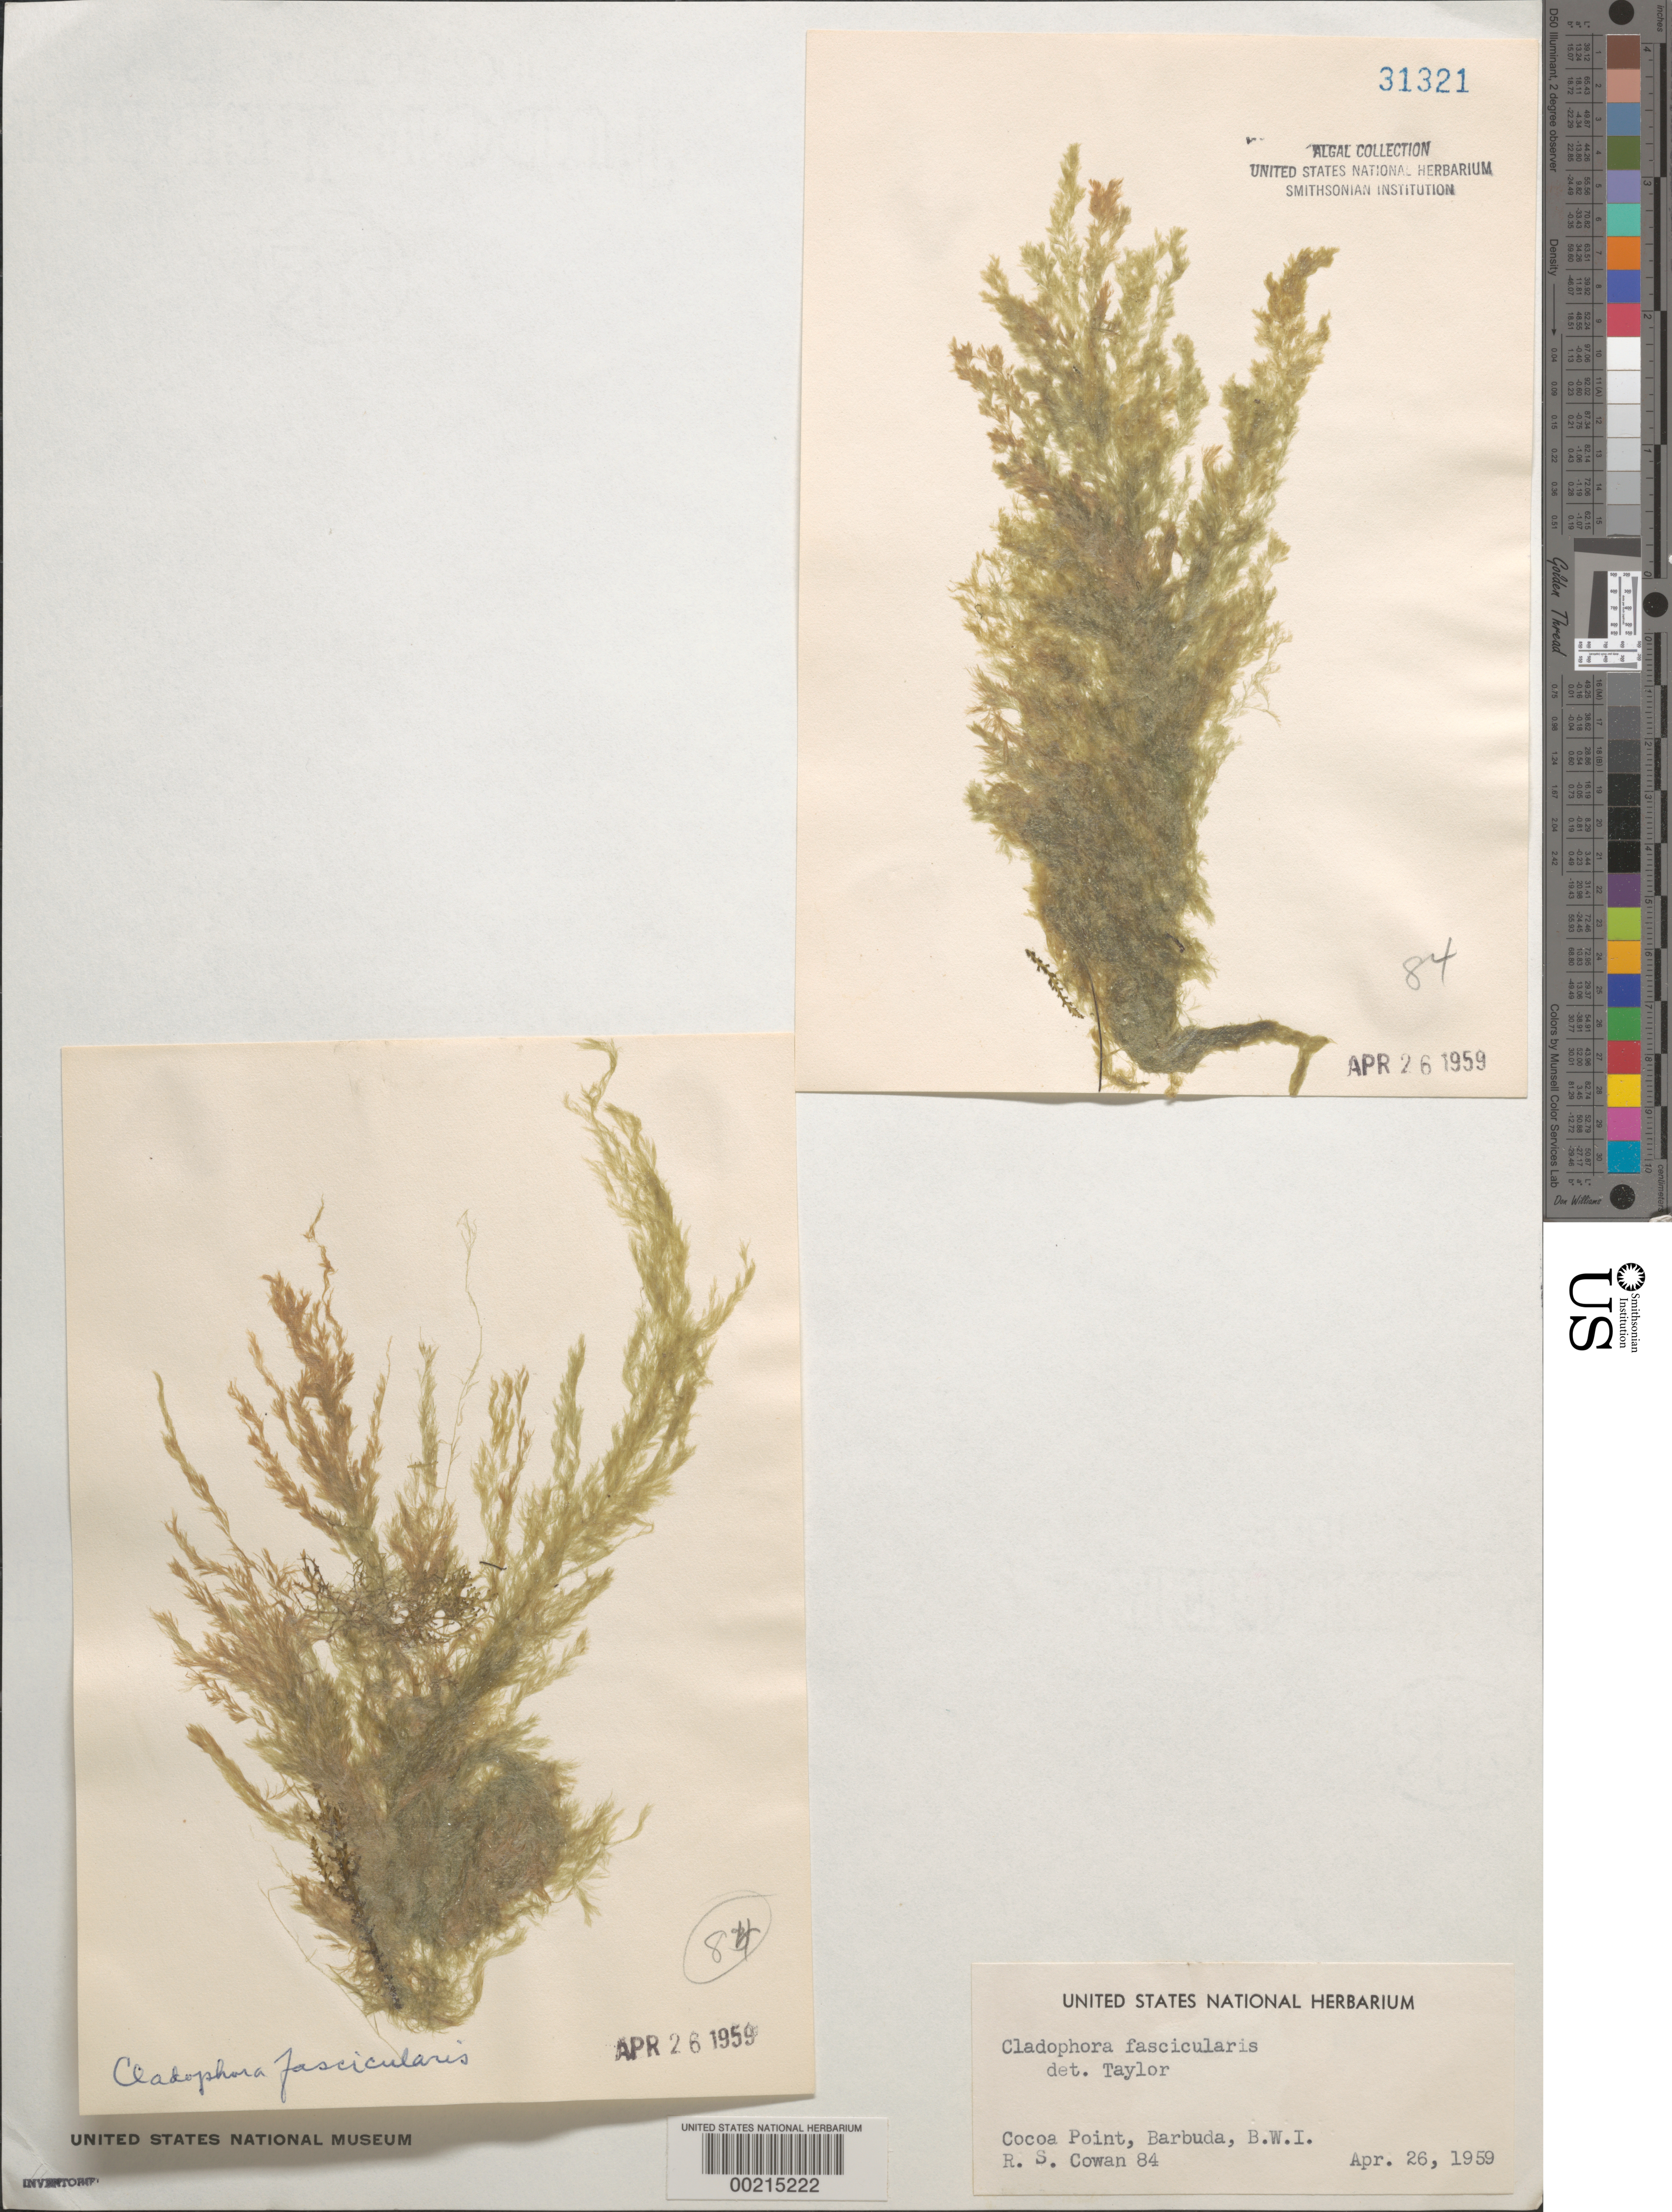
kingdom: Plantae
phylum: Chlorophyta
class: Ulvophyceae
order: Bryopsidales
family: Caulerpaceae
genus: Caulerpa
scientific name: Caulerpa chemnitzia var. vanbossae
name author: (Setch. & N.L. Gardner) Fern.-Garcia & Riosm.-Rod.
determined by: Algae name updating Project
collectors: R. S. Cowan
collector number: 84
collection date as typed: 26 Apr 1959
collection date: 1959-04-26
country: Antigua and Barbuda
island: Barbuda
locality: Cocoa Point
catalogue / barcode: US 31321